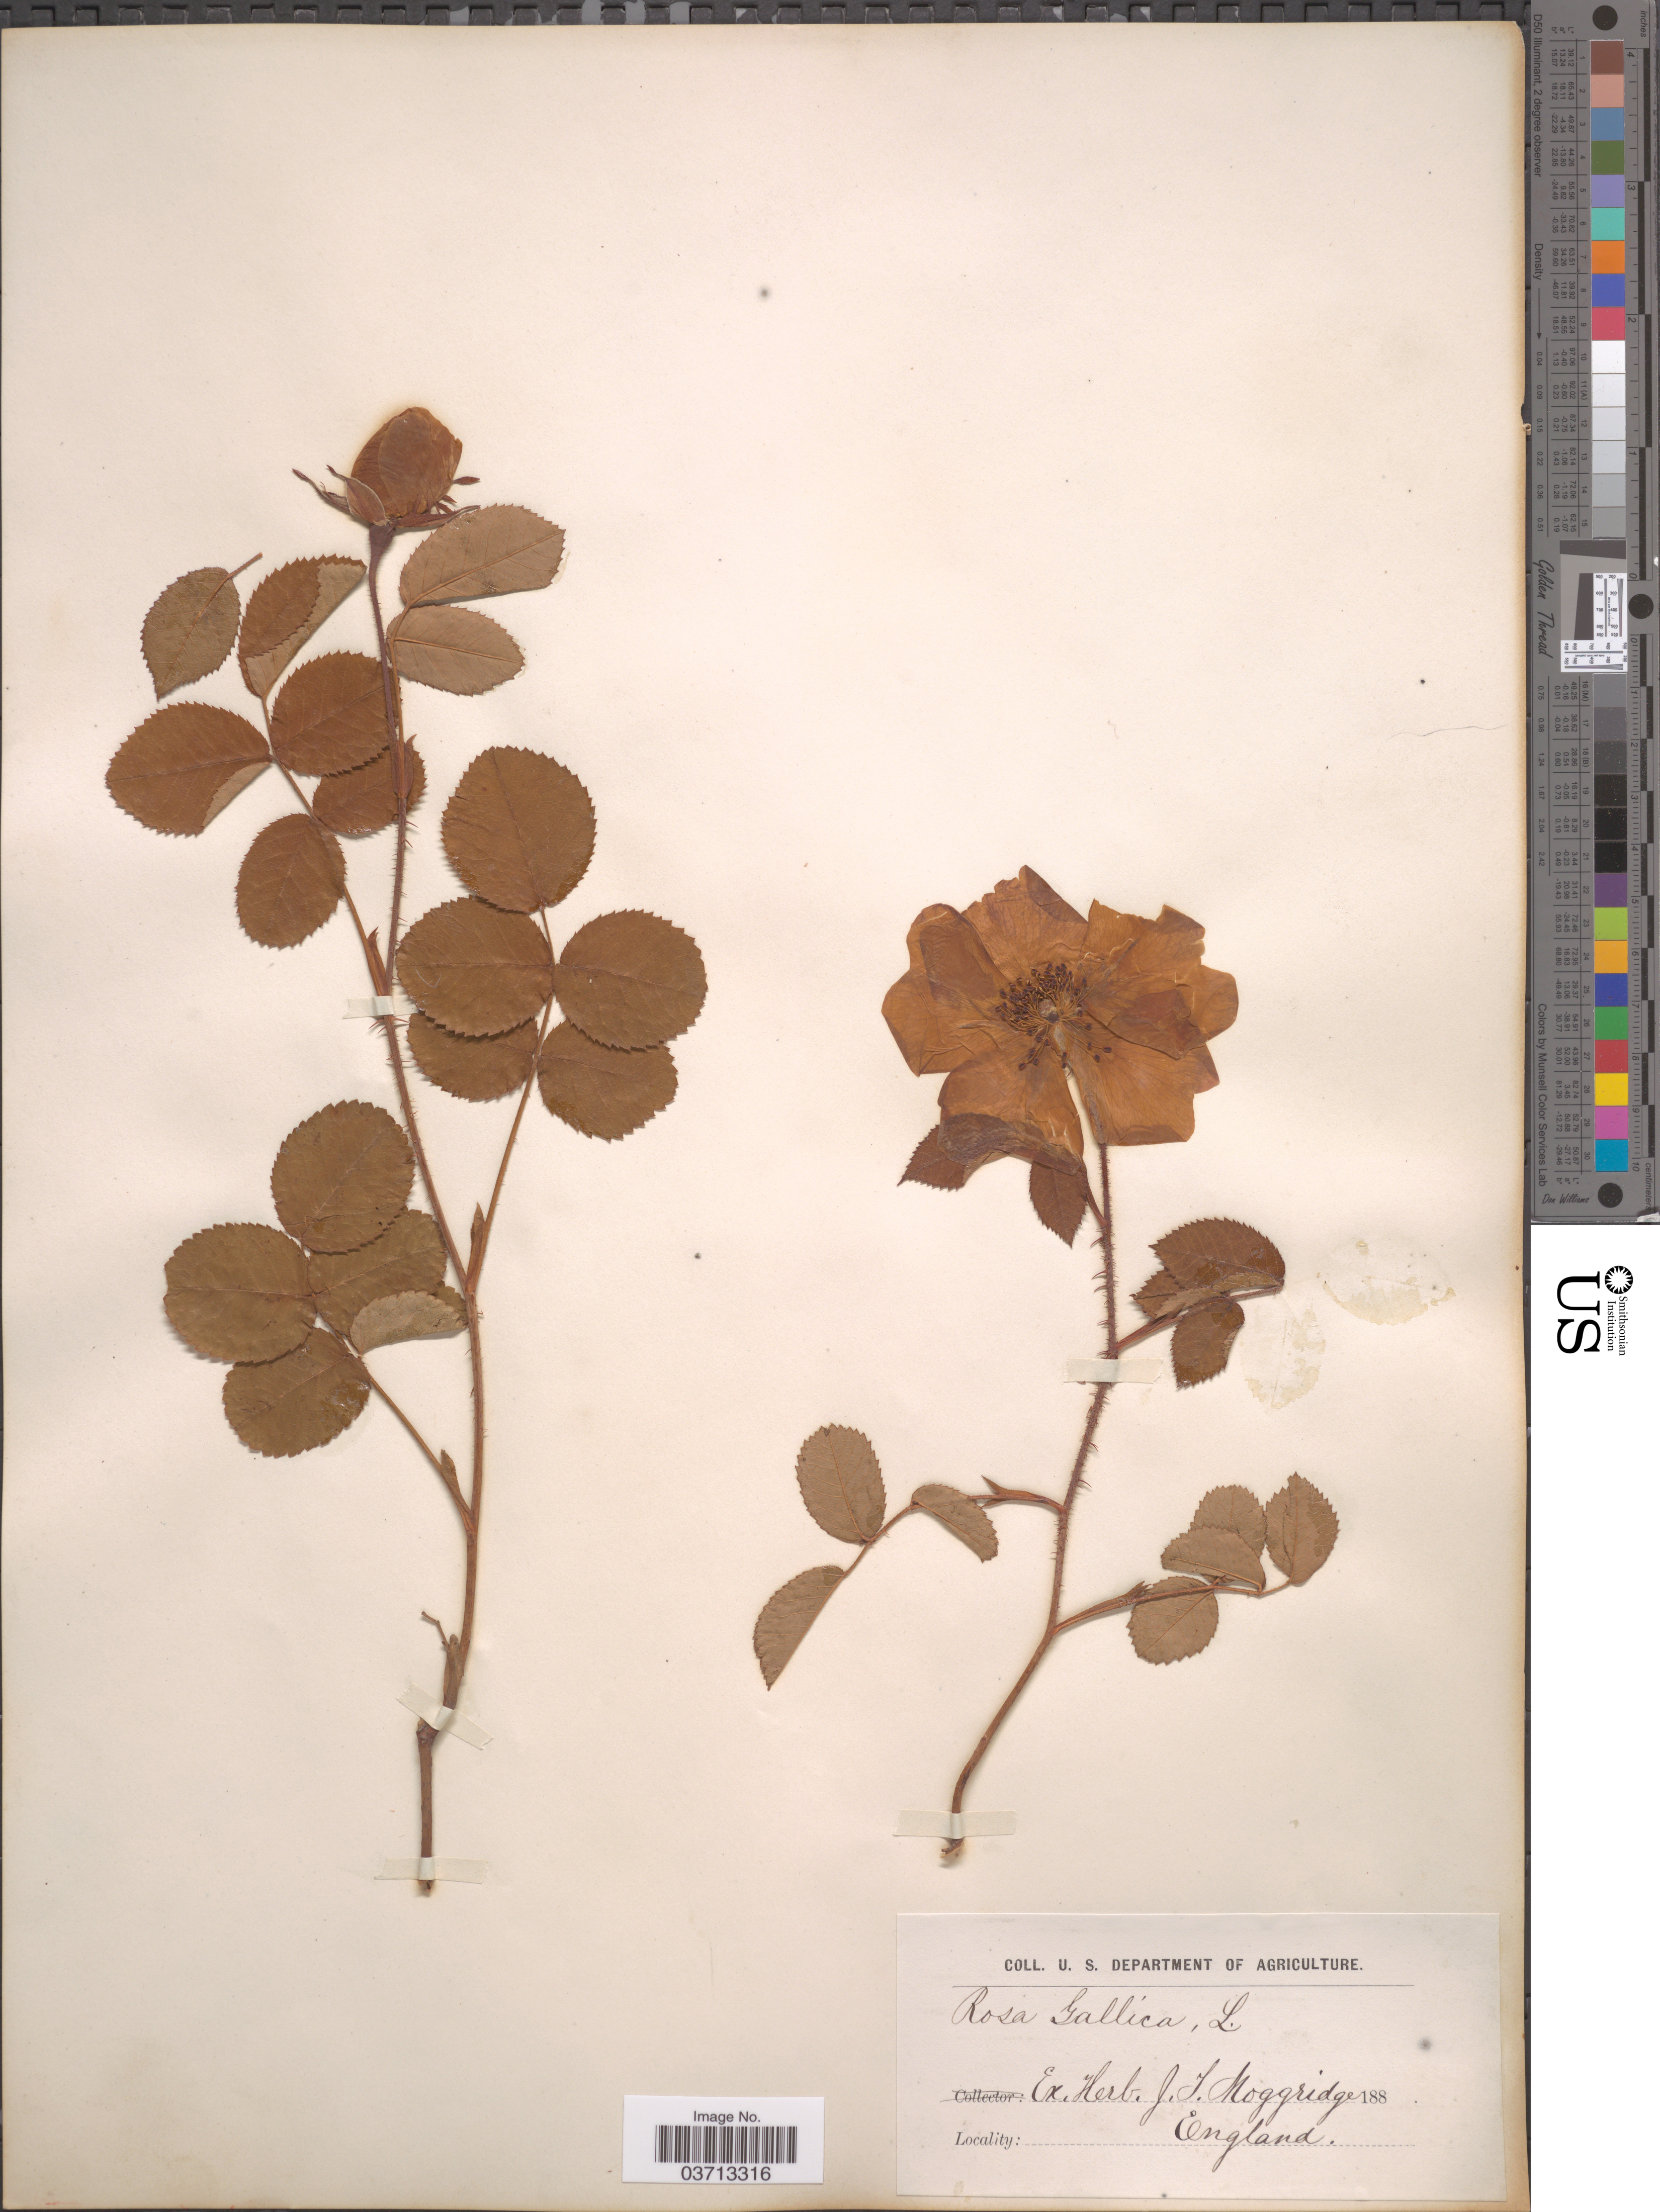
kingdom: Plantae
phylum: Tracheophyta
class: Magnoliopsida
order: Rosales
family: Rosaceae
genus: Rosa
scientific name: Rosa gallica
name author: L.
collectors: ex herb. J.T. Moggridge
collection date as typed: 188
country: United Kingdom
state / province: England